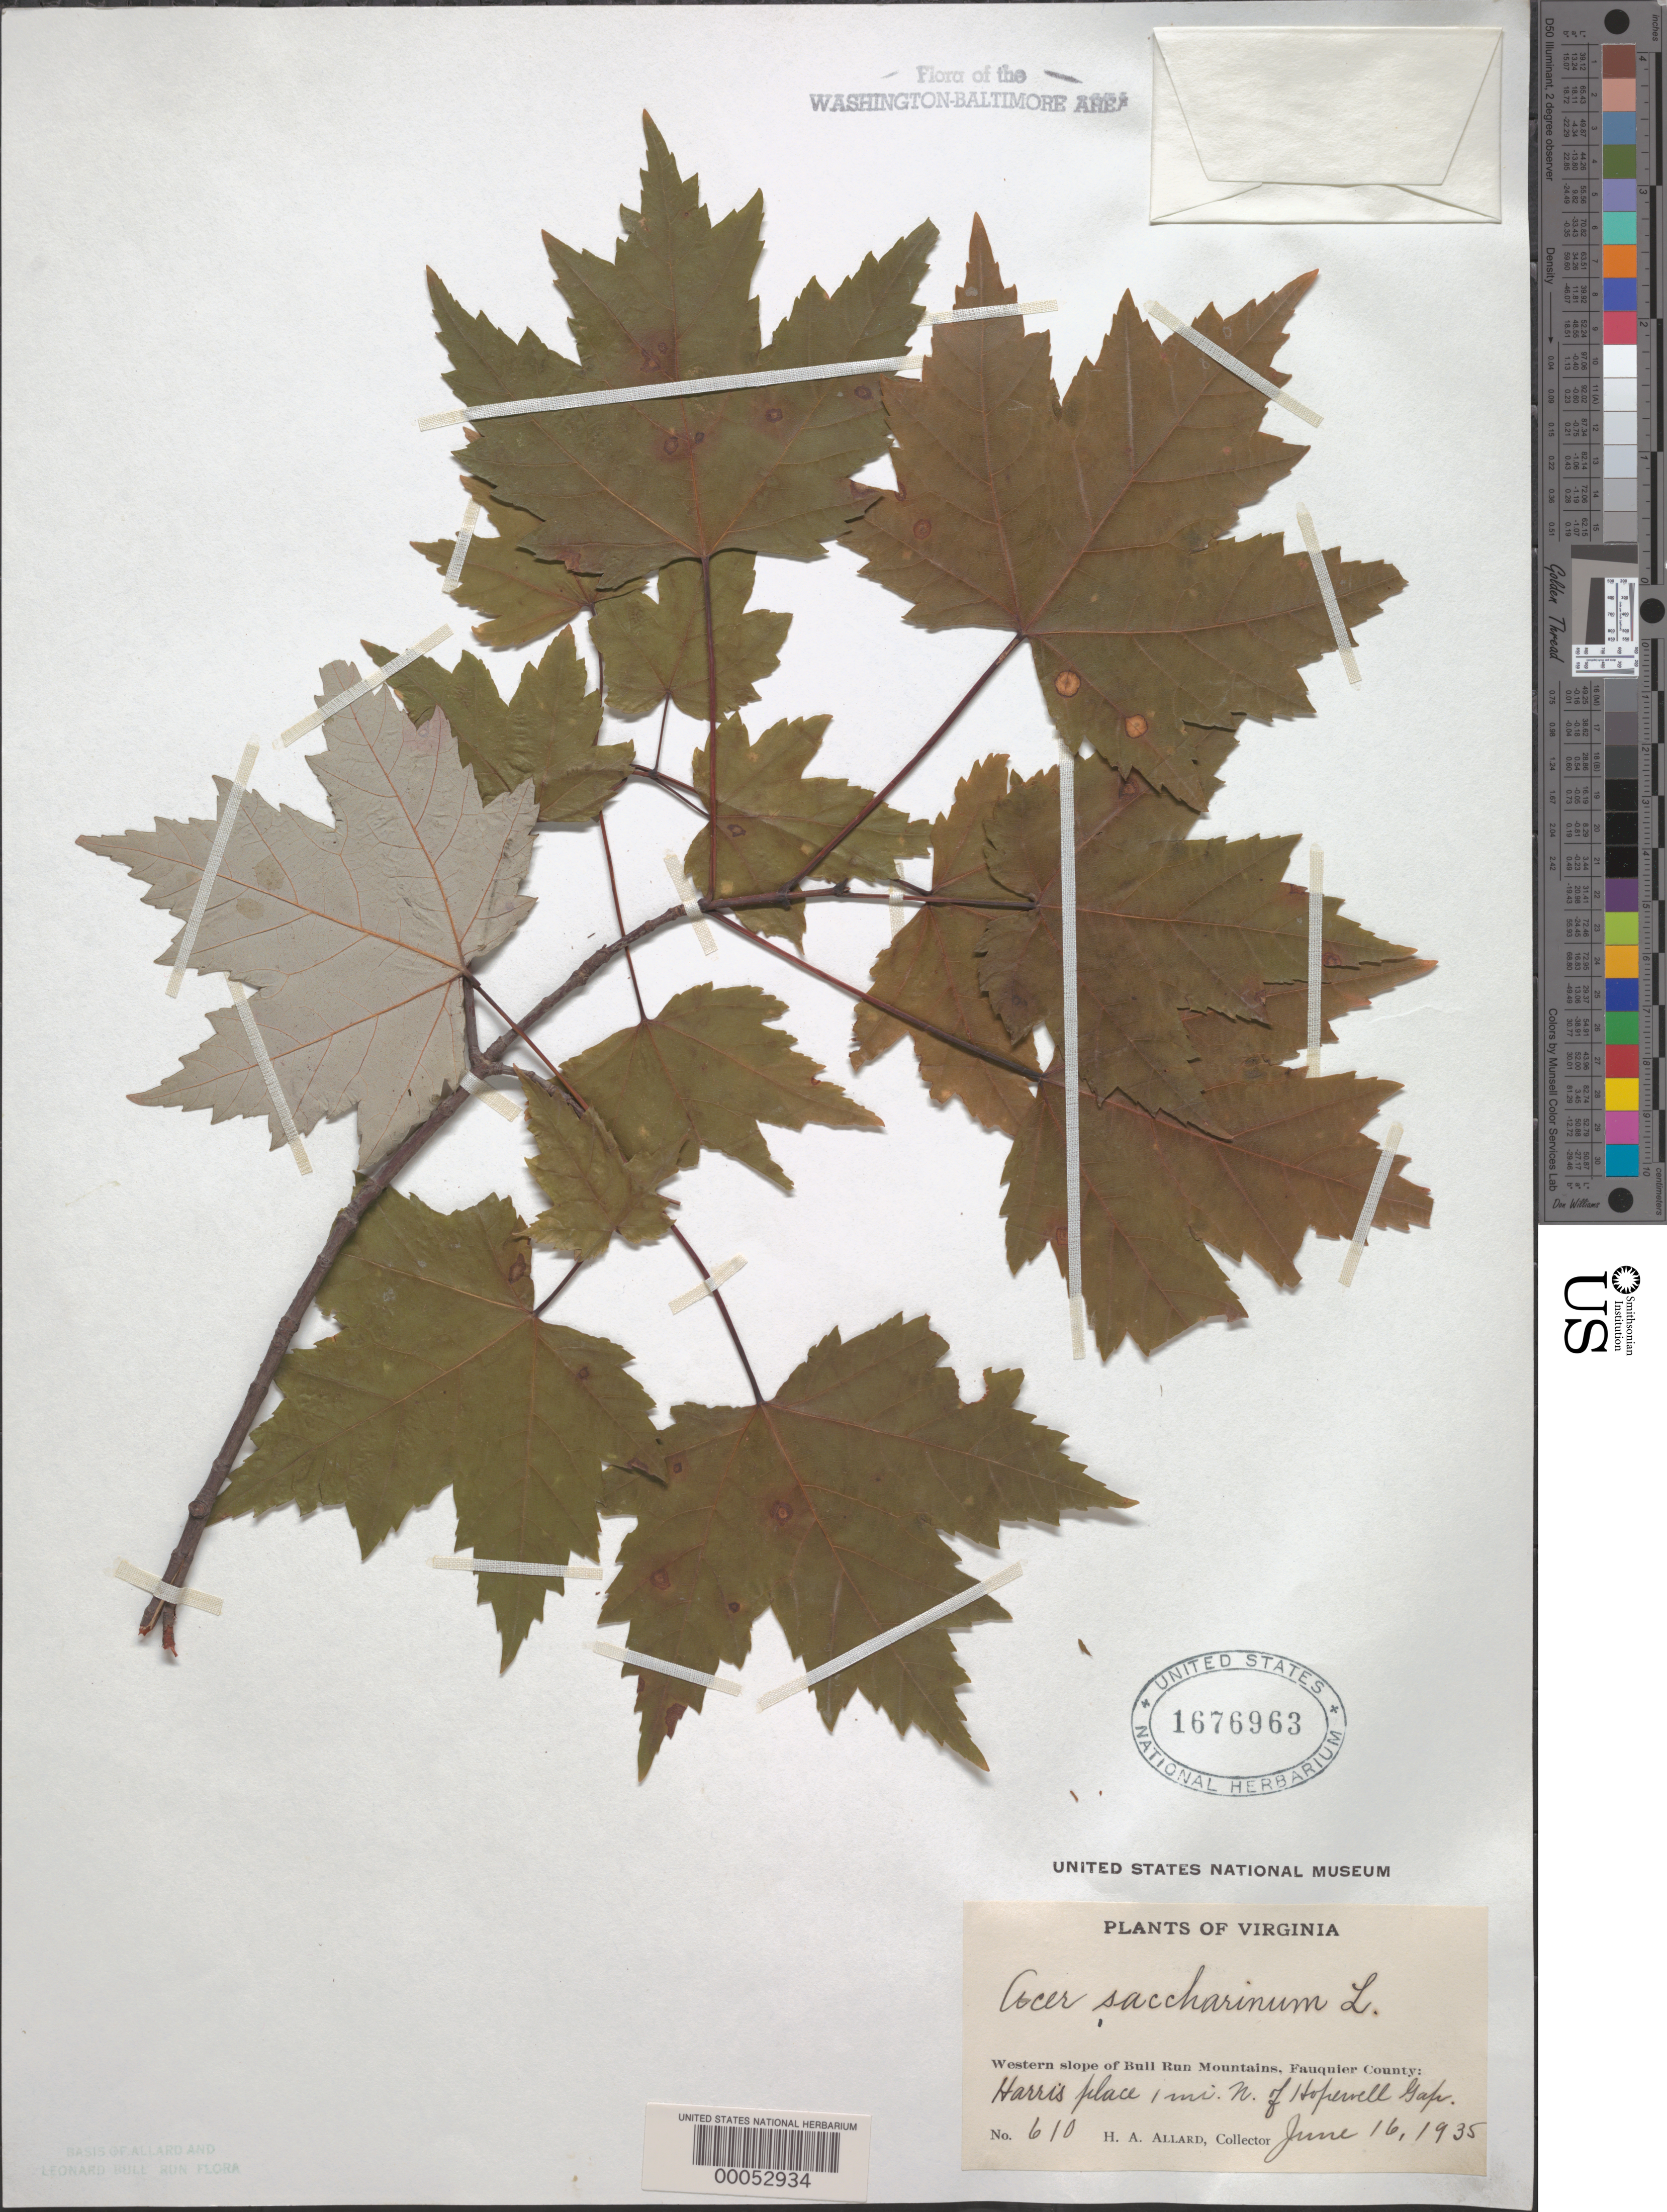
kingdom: Plantae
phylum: Tracheophyta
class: Magnoliopsida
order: Sapindales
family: Sapindaceae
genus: Acer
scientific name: Acer saccharinum subsp. floridanum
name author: (Chapm.) Wesm.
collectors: H. A. Allard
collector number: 610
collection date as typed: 16 Jun 1935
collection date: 1935-06-16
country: United States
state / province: Virginia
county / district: Fauquier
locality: North of Hopewell Gap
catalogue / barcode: US 1676963